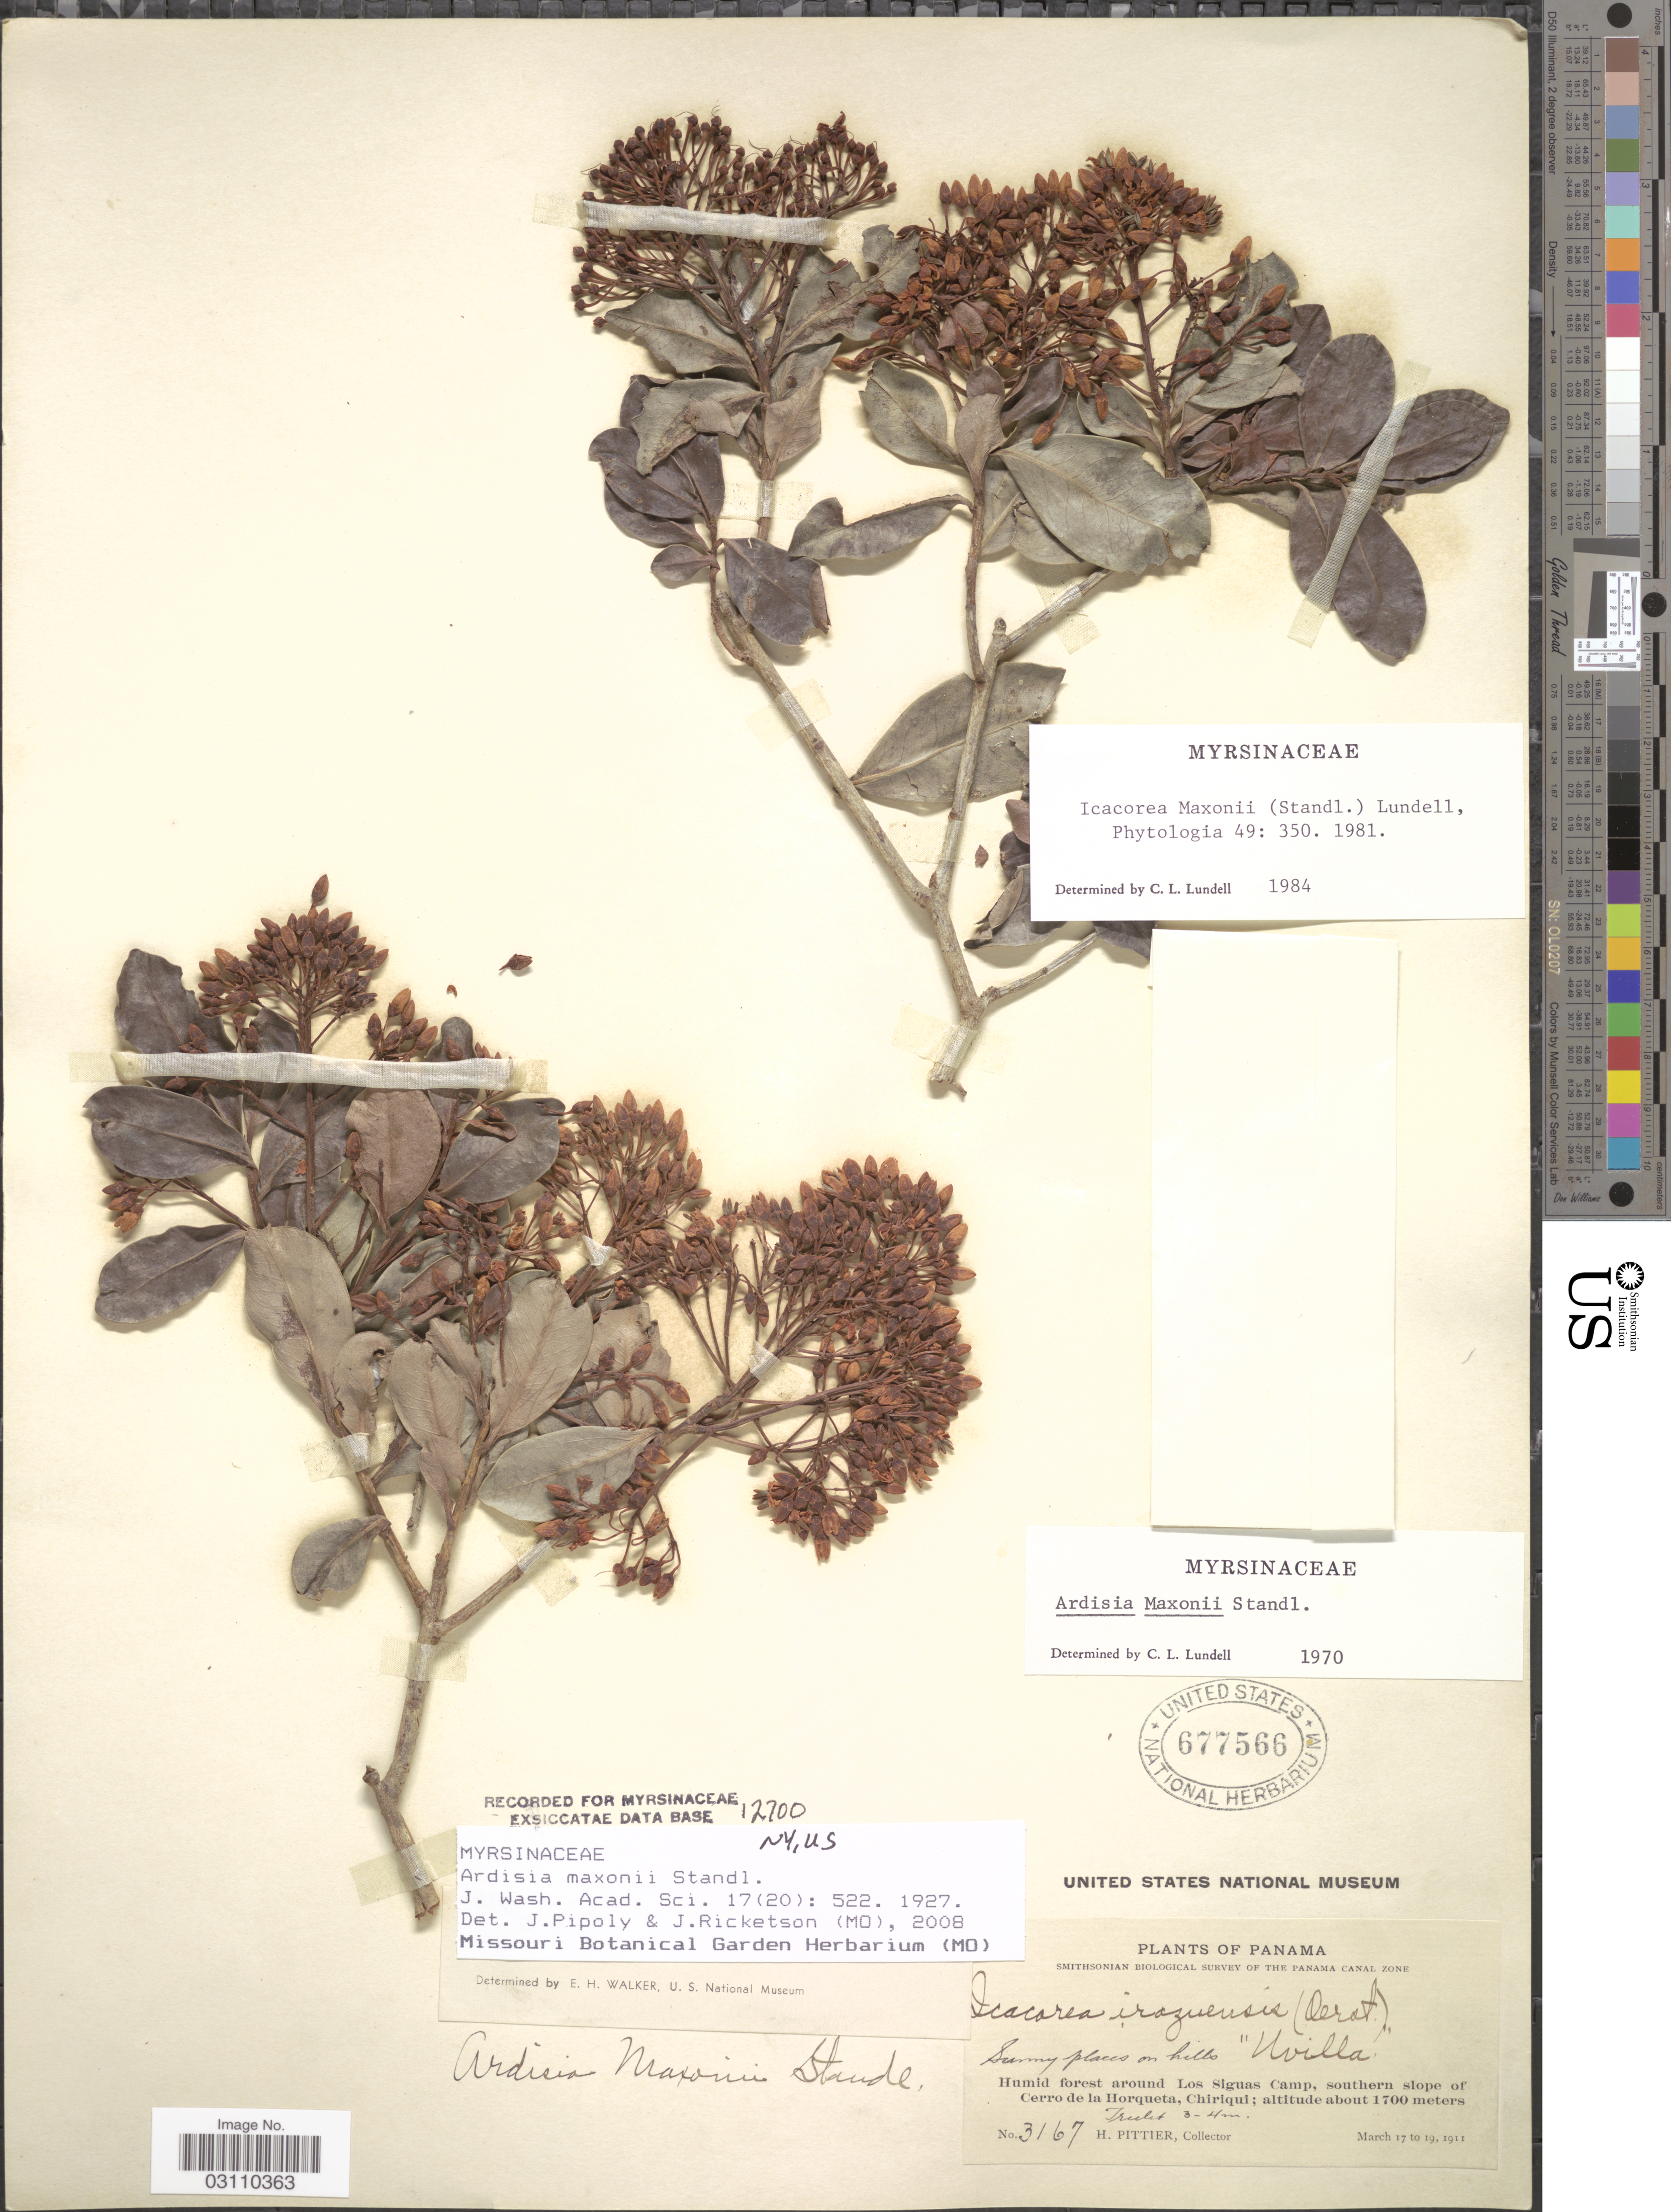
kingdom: Plantae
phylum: Tracheophyta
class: Magnoliopsida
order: Ericales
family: Primulaceae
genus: Ardisia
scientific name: Ardisia maxonii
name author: Standl.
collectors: H. F. Pittier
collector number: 3167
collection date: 1911-03-17/1911-03-19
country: Panama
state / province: Chiriqui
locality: Sunny places on hills "Uvilla", Humid forest around Los Siguas Camp, southern slope of Cerro de la Horqueta.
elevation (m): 1700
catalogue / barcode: US 677566